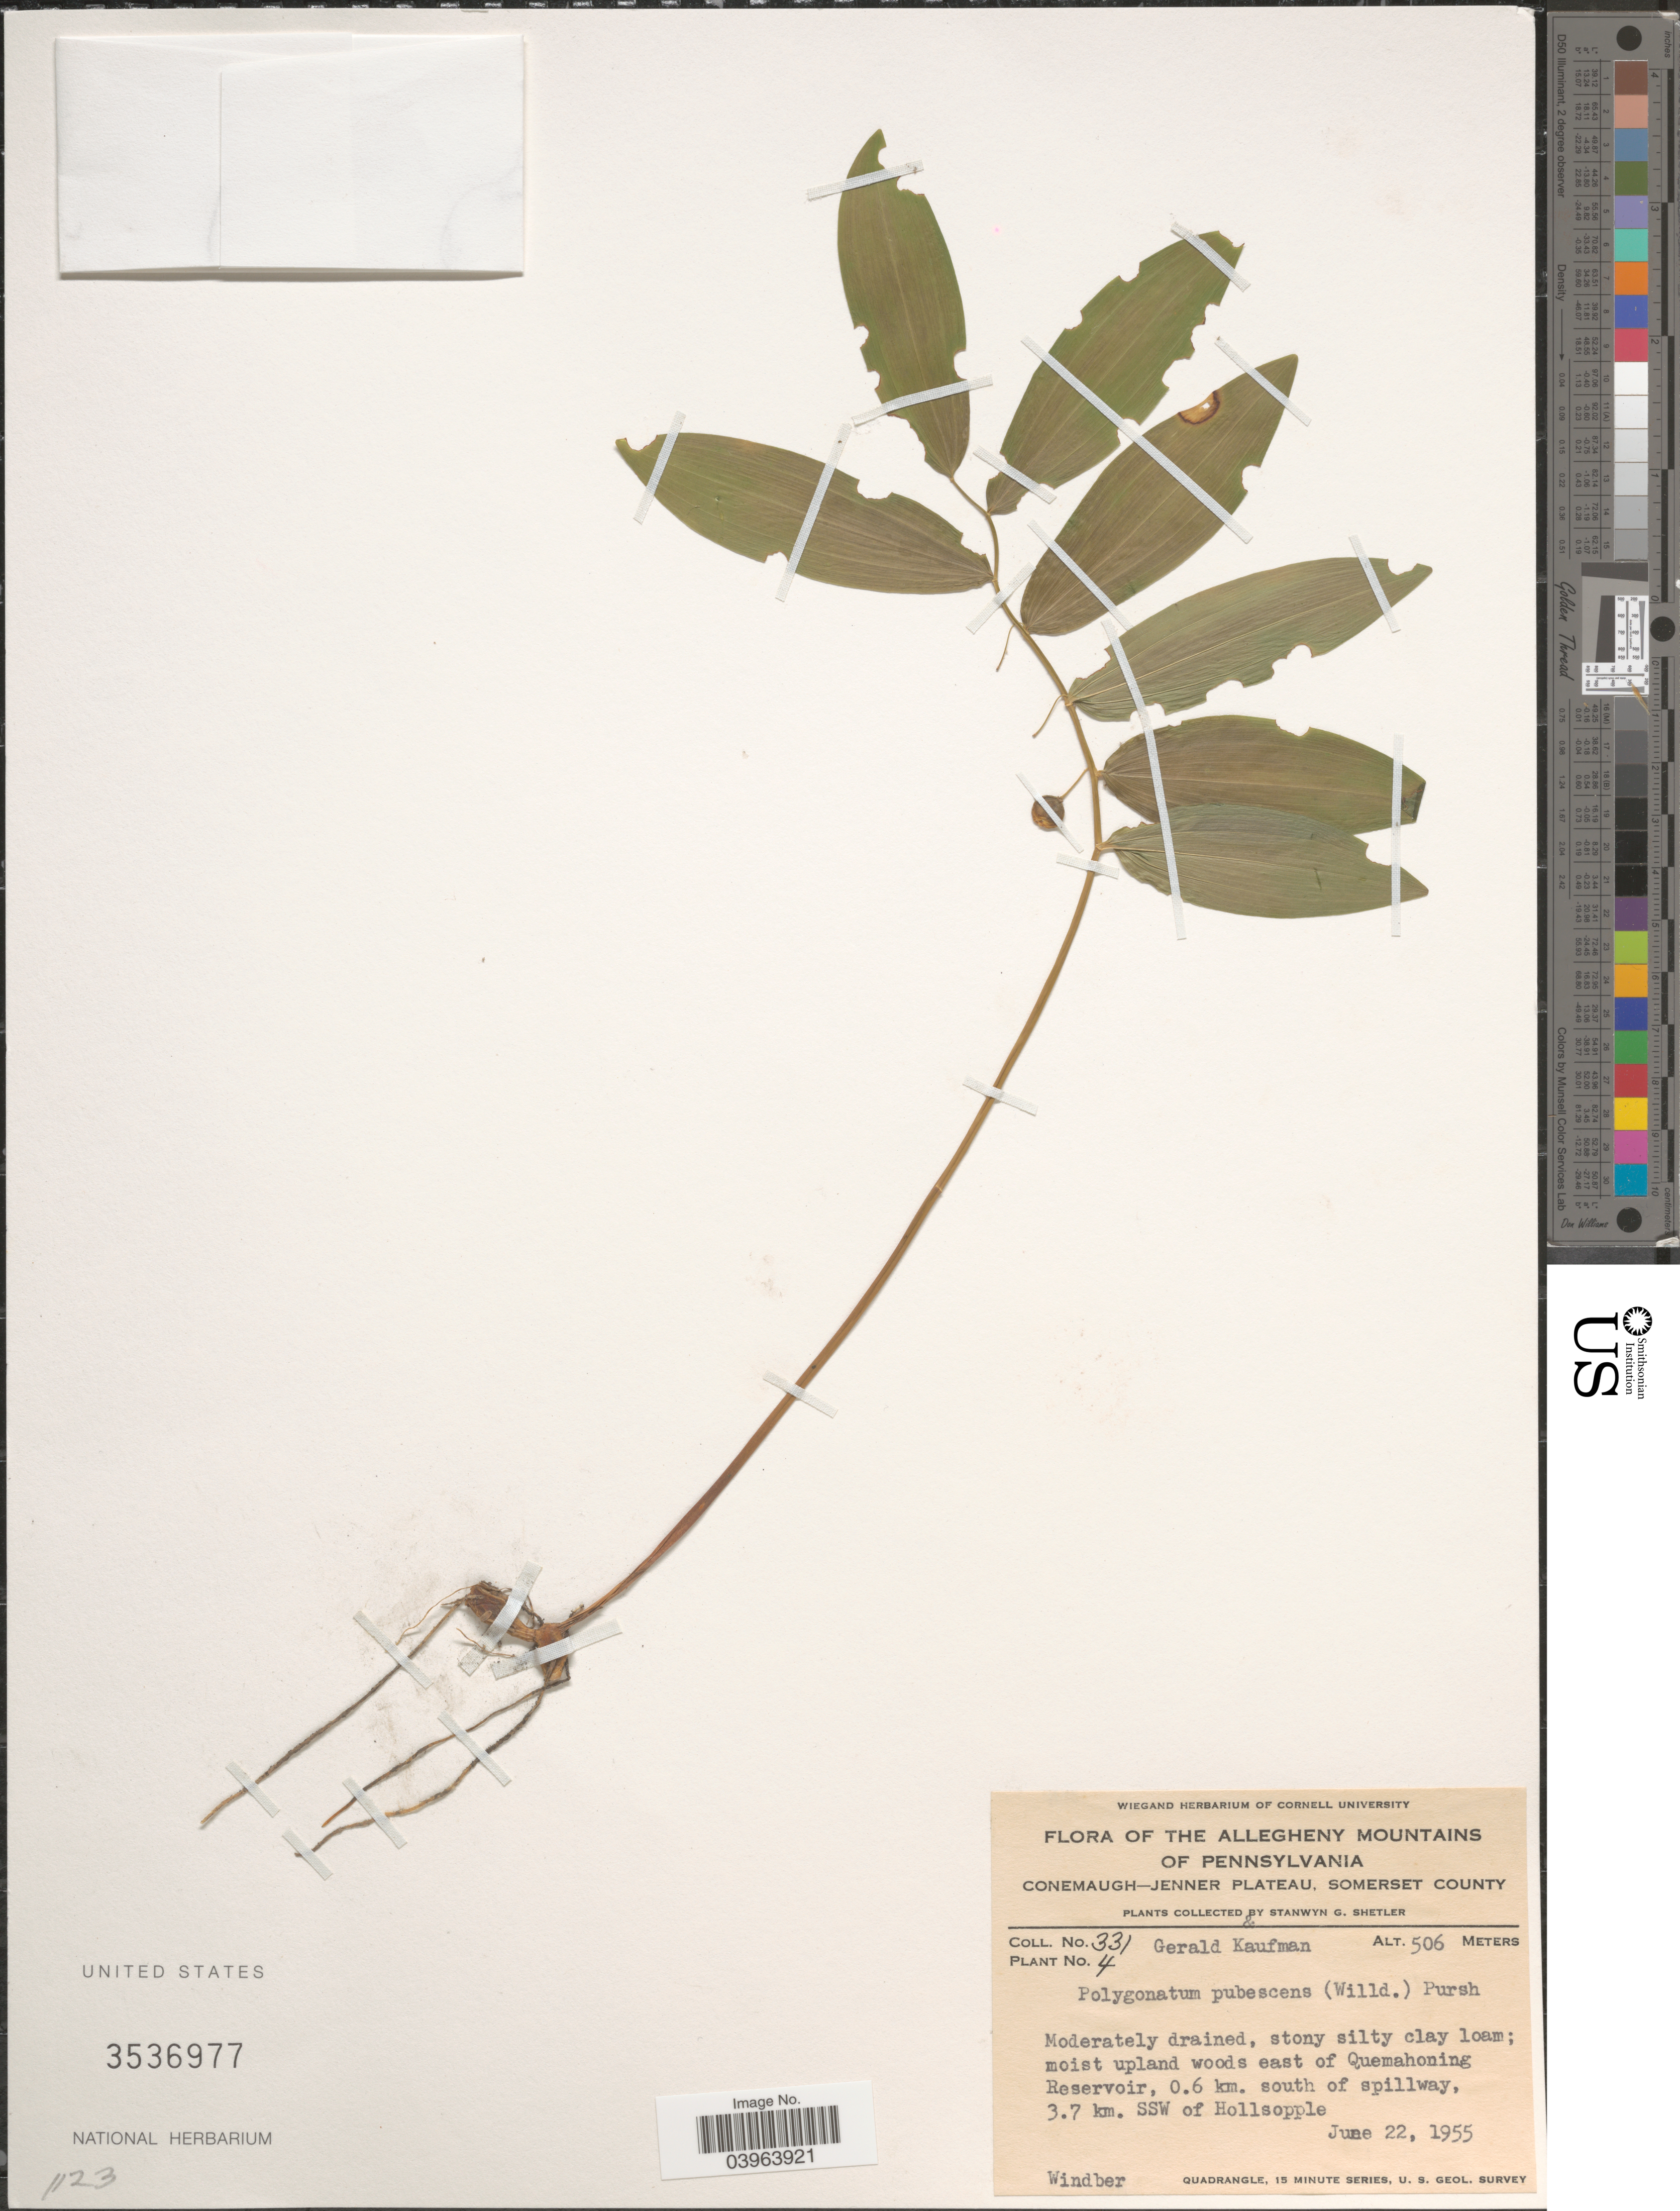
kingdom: Plantae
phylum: Tracheophyta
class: Liliopsida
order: Asparagales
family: Asparagaceae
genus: Polygonatum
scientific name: Polygonatum pubescens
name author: (Willd.) Pursh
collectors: S. Shetler & G. Kaufman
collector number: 331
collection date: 1955-06-22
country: United States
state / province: Pennsylvania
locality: The Allegheny Mountains of Pennsylvania. Conemaugh-Jenner Plateau, Somerset County. Moist upland woods east of Quemahoning Reservoir, 0.6 km. south of spillway, 3.7 km. SSW of Hollsopple. Windber.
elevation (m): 506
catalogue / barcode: US 3536977